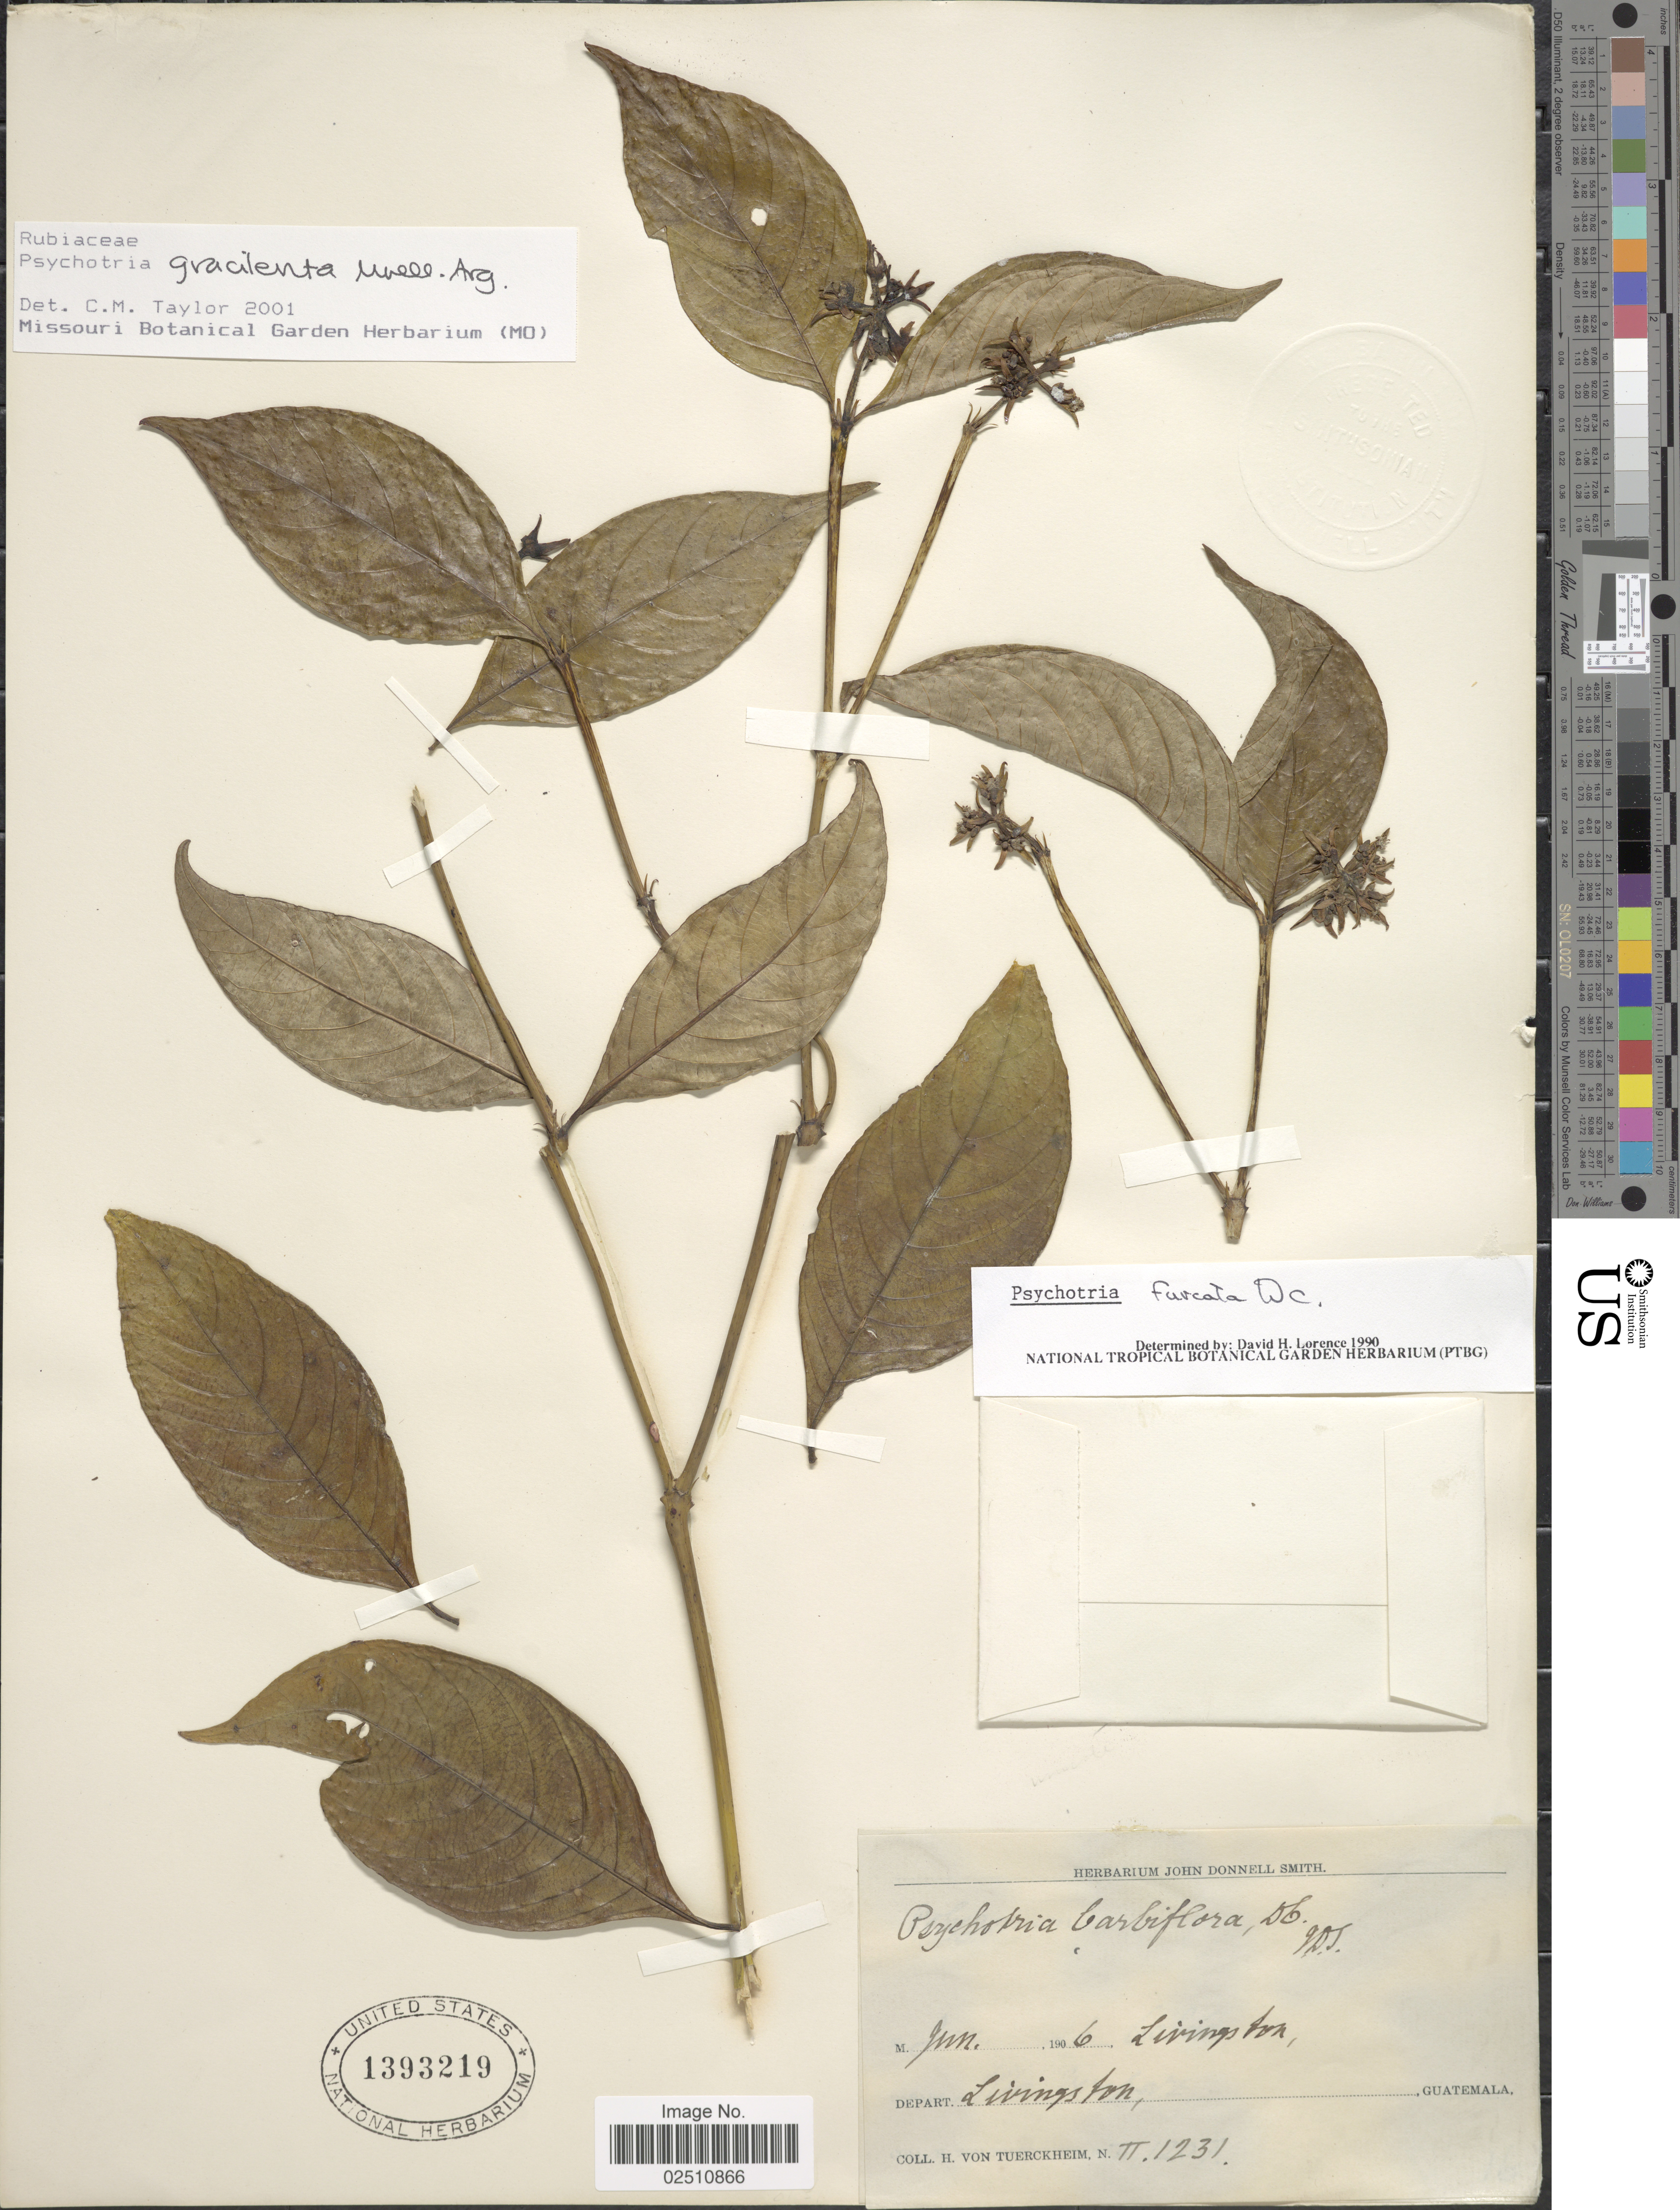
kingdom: Plantae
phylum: Tracheophyta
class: Magnoliopsida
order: Gentianales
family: Rubiaceae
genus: Psychotria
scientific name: Psychotria gracilenta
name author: Müll. Arg.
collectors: H. von Türckheim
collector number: II 1231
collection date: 1906-06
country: Guatemala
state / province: Izabal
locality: Livingston, Depart. Livingston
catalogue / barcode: US 1393219